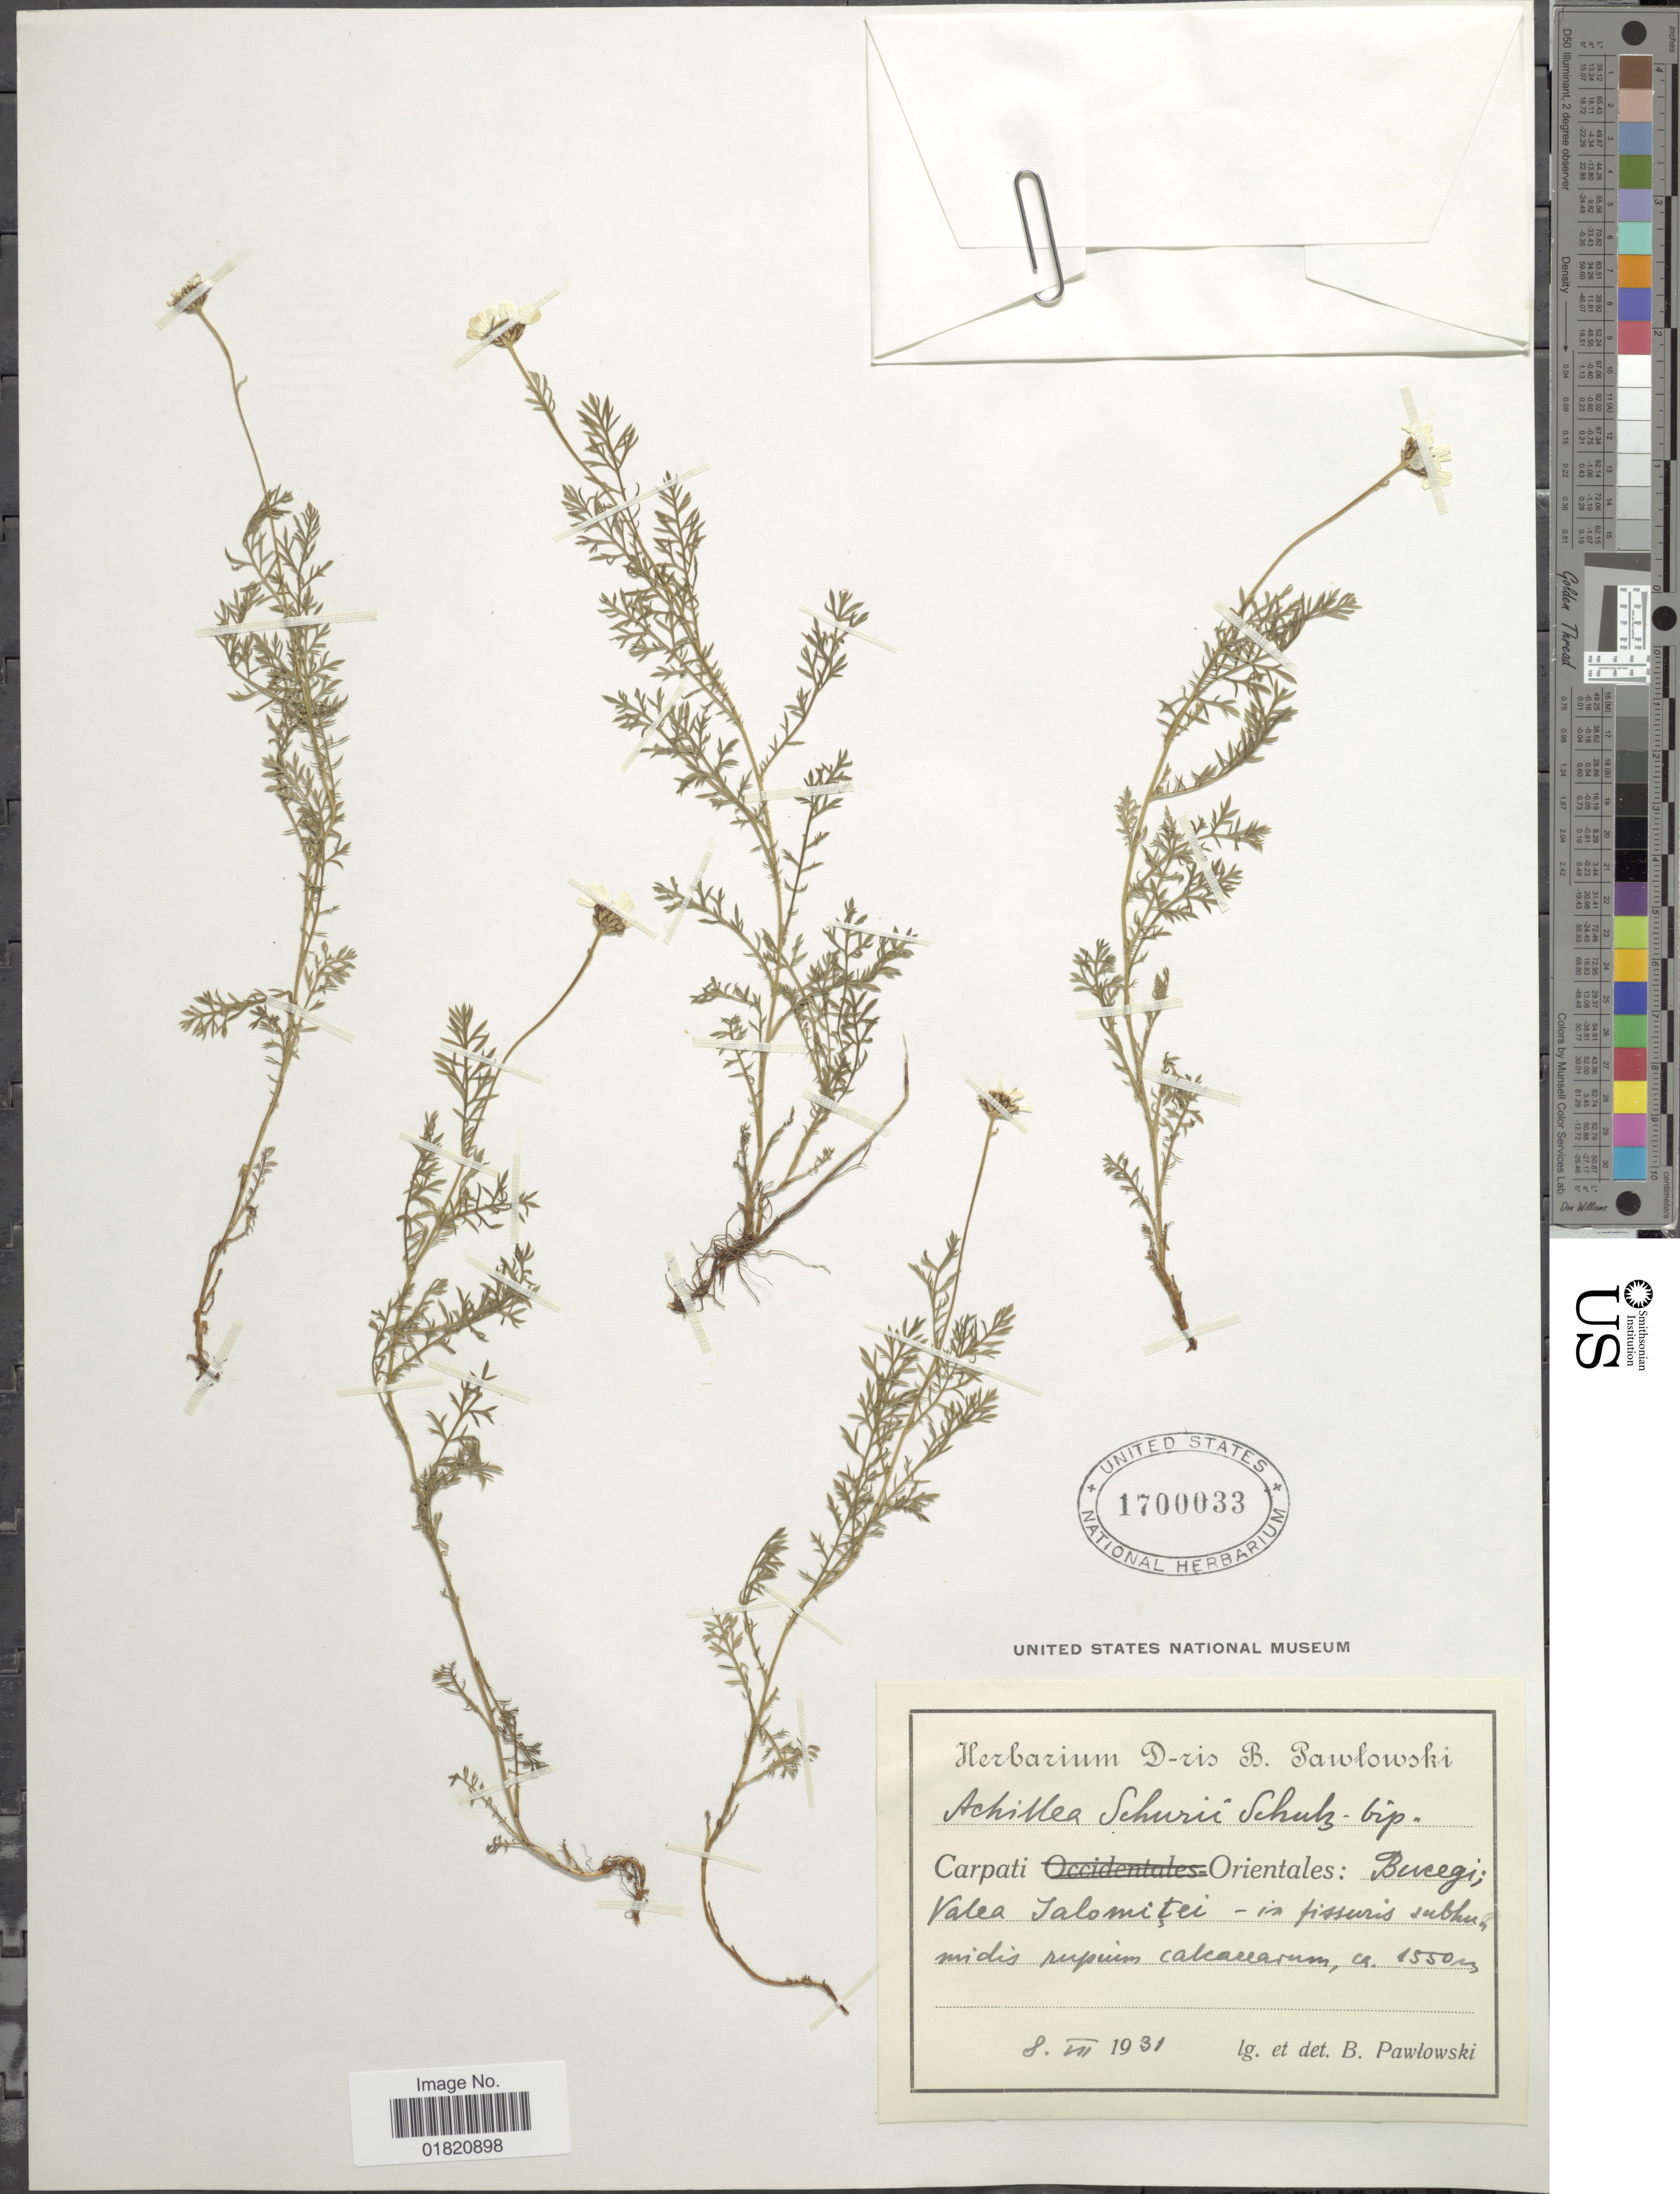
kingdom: Plantae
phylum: Tracheophyta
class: Magnoliopsida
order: Asterales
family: Asteraceae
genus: Achillea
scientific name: Achillea schurii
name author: Sch. Bip.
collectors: B. Pawlowski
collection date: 1931-07-08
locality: Carpati Orientales: Buregi; Valea Salomitci - in fissuris subhu midis rupium calcauarum [interpreted]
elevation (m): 1550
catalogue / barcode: US 1700033